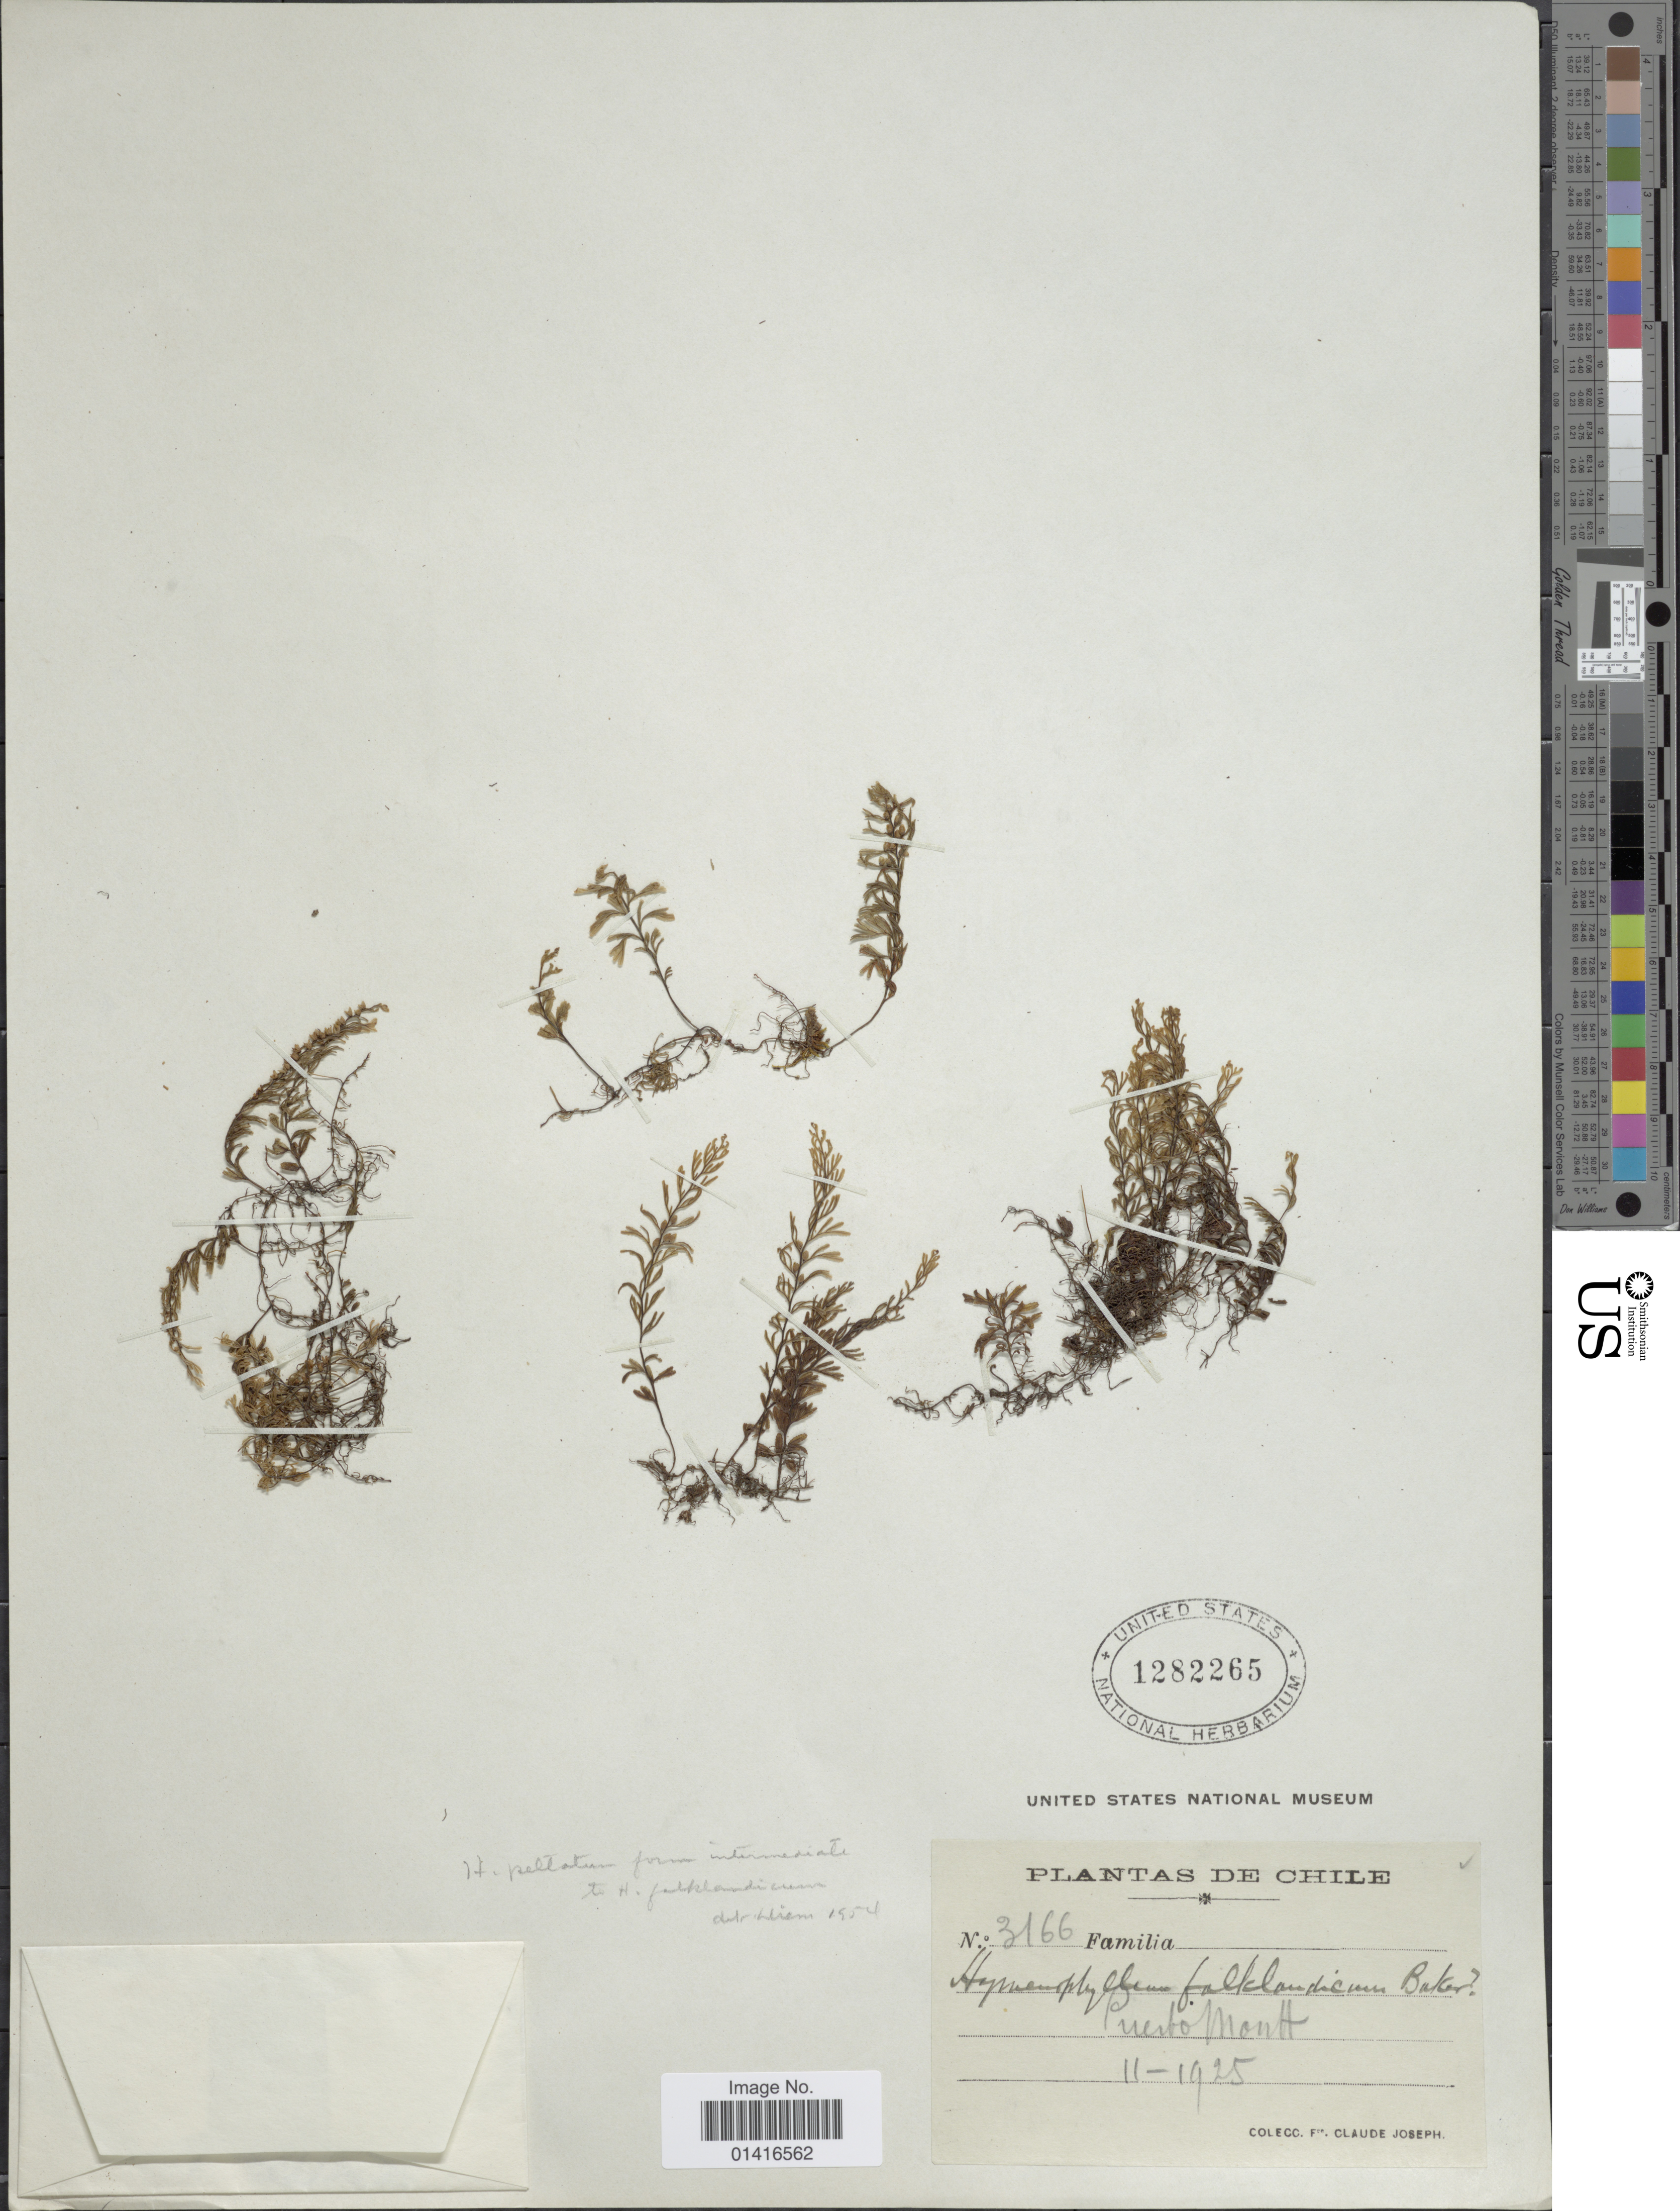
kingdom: Plantae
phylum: Tracheophyta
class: Polypodiopsida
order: Hymenophyllales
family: Hymenophyllaceae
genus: Hymenophyllum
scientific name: Hymenophyllum peltatum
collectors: Frere Claude Joseph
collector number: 3166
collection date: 1925-11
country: Chile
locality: Puerto Montt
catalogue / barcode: US 1282265